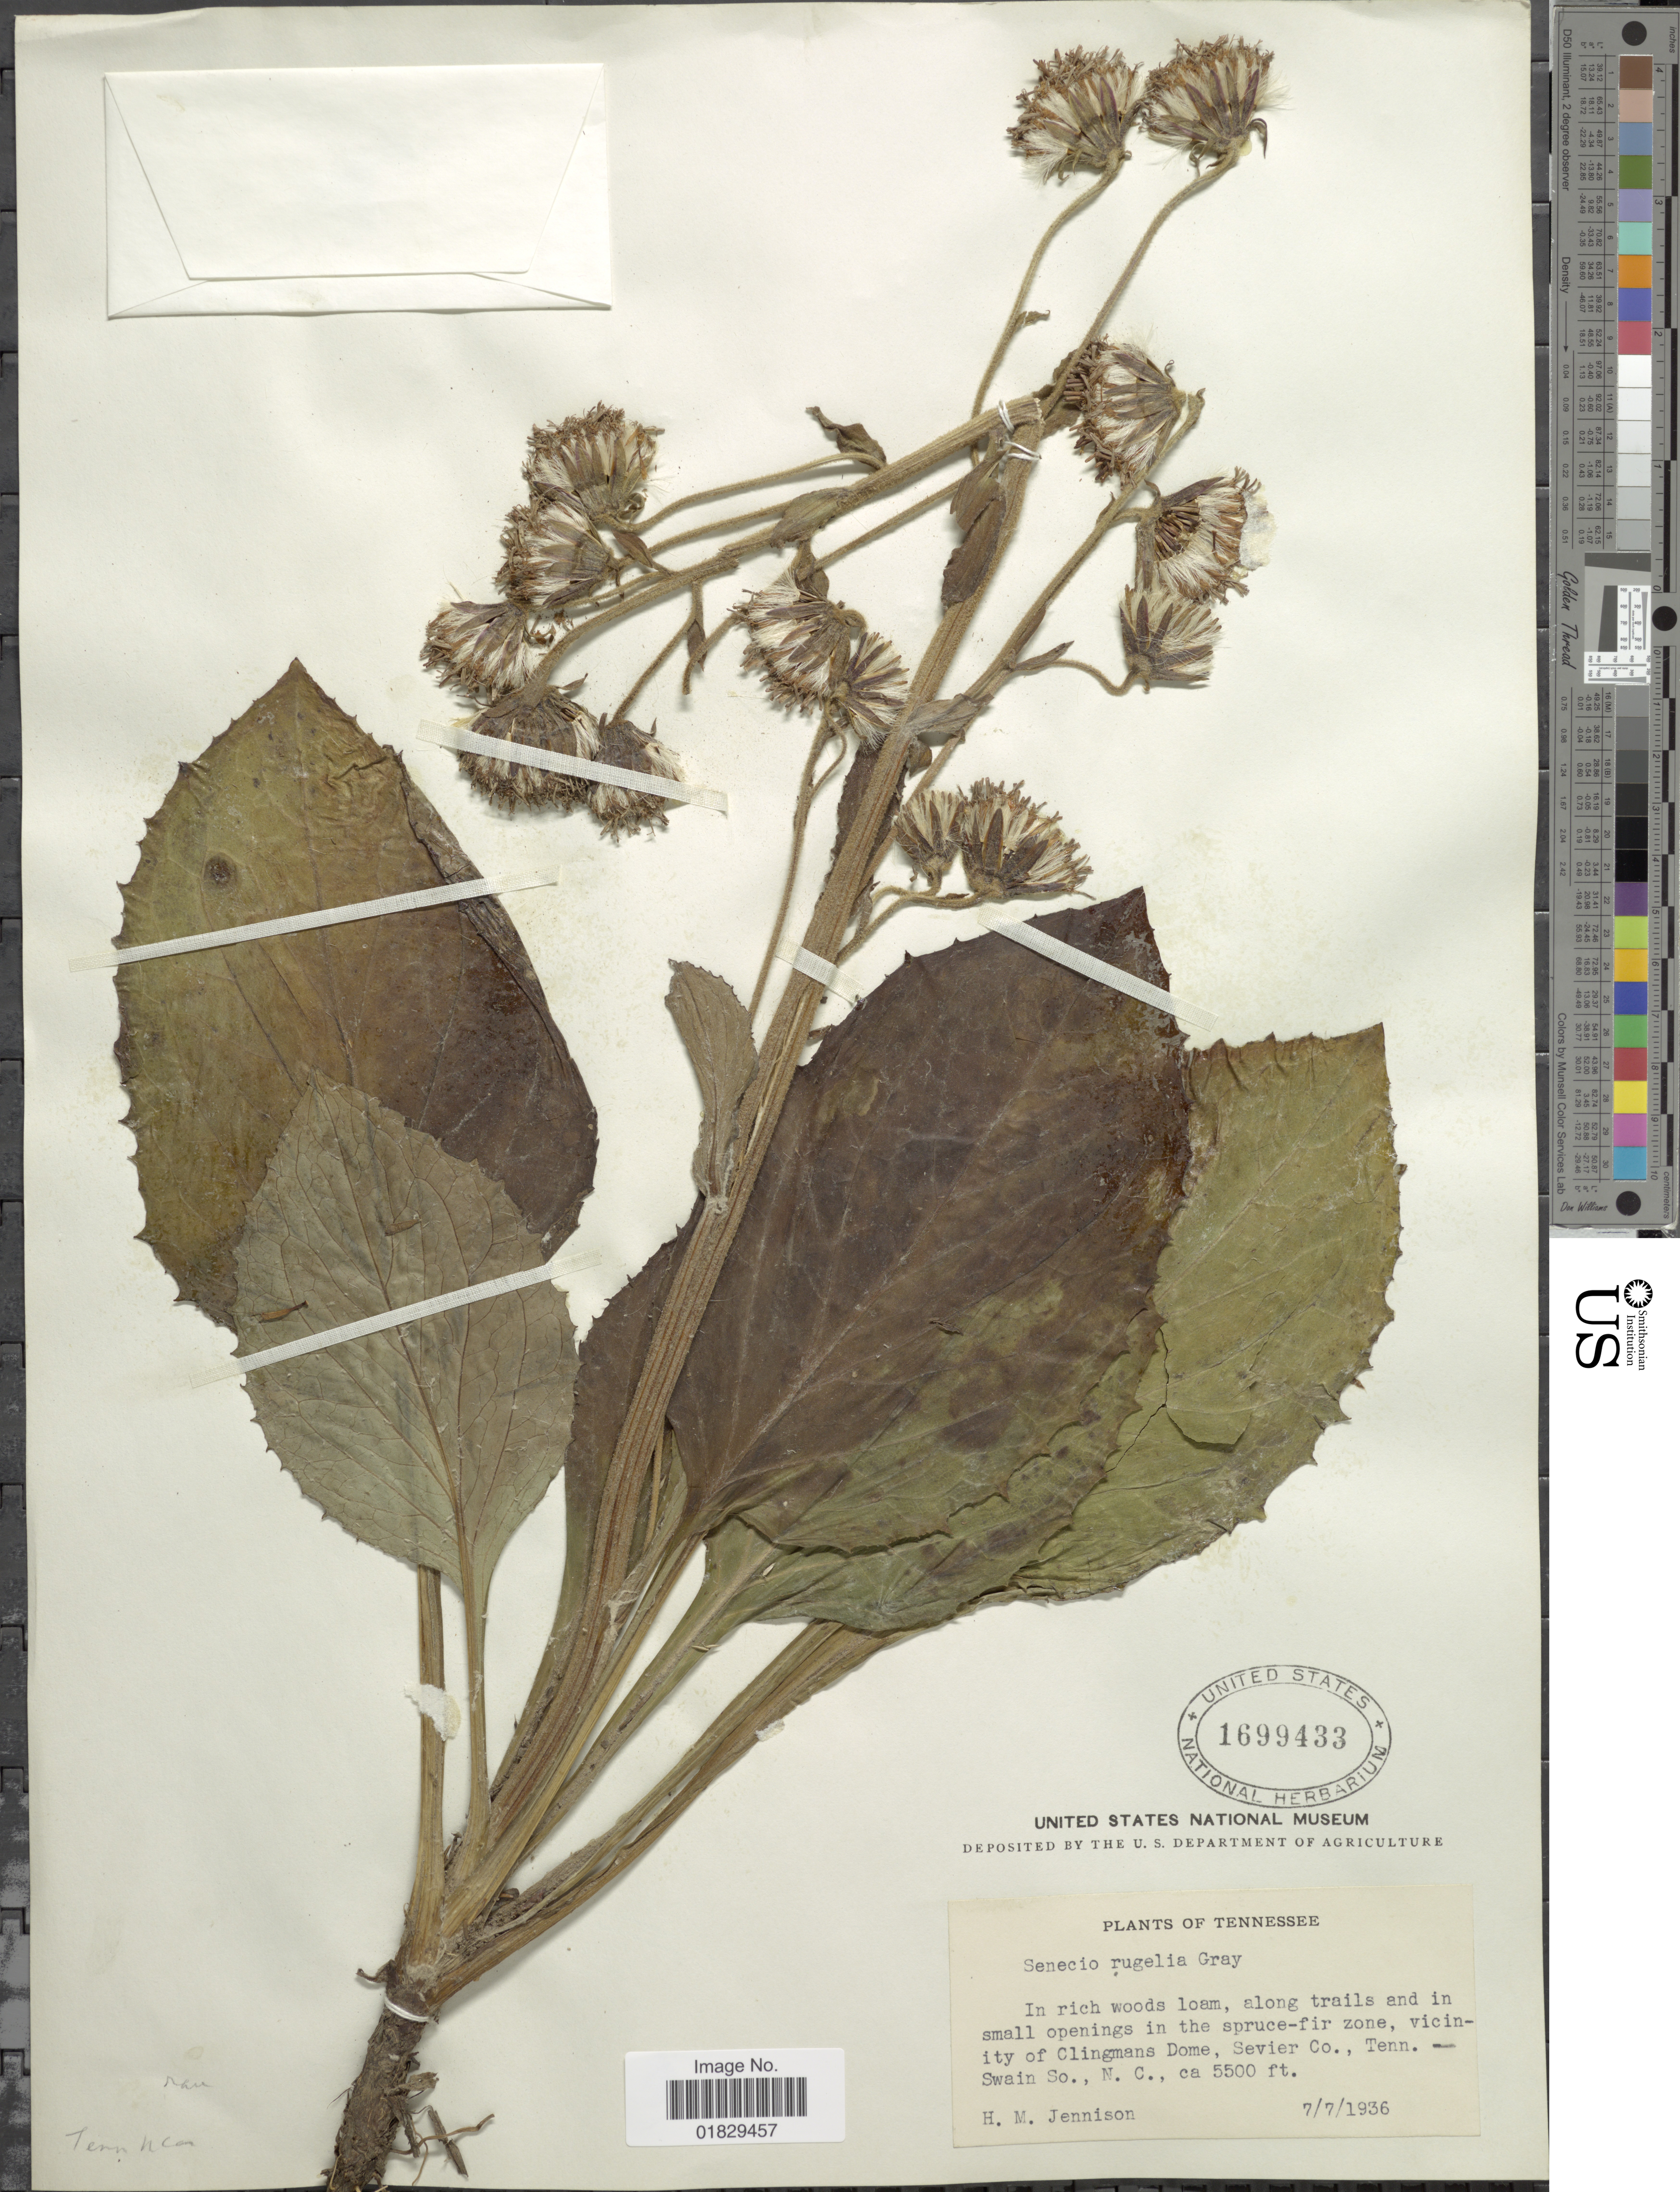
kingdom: Plantae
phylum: Tracheophyta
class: Magnoliopsida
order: Asterales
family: Asteraceae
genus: Rugelia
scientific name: Rugelia nudicaulis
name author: Shuttlew. ex Chapm.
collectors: H. Jennison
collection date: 1936-07-07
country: United States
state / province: Tennessee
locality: Vicinity of Clingmans Dome, Sevier Co., Tenn., Swain So., N.C.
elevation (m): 1676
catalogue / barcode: US 1699433